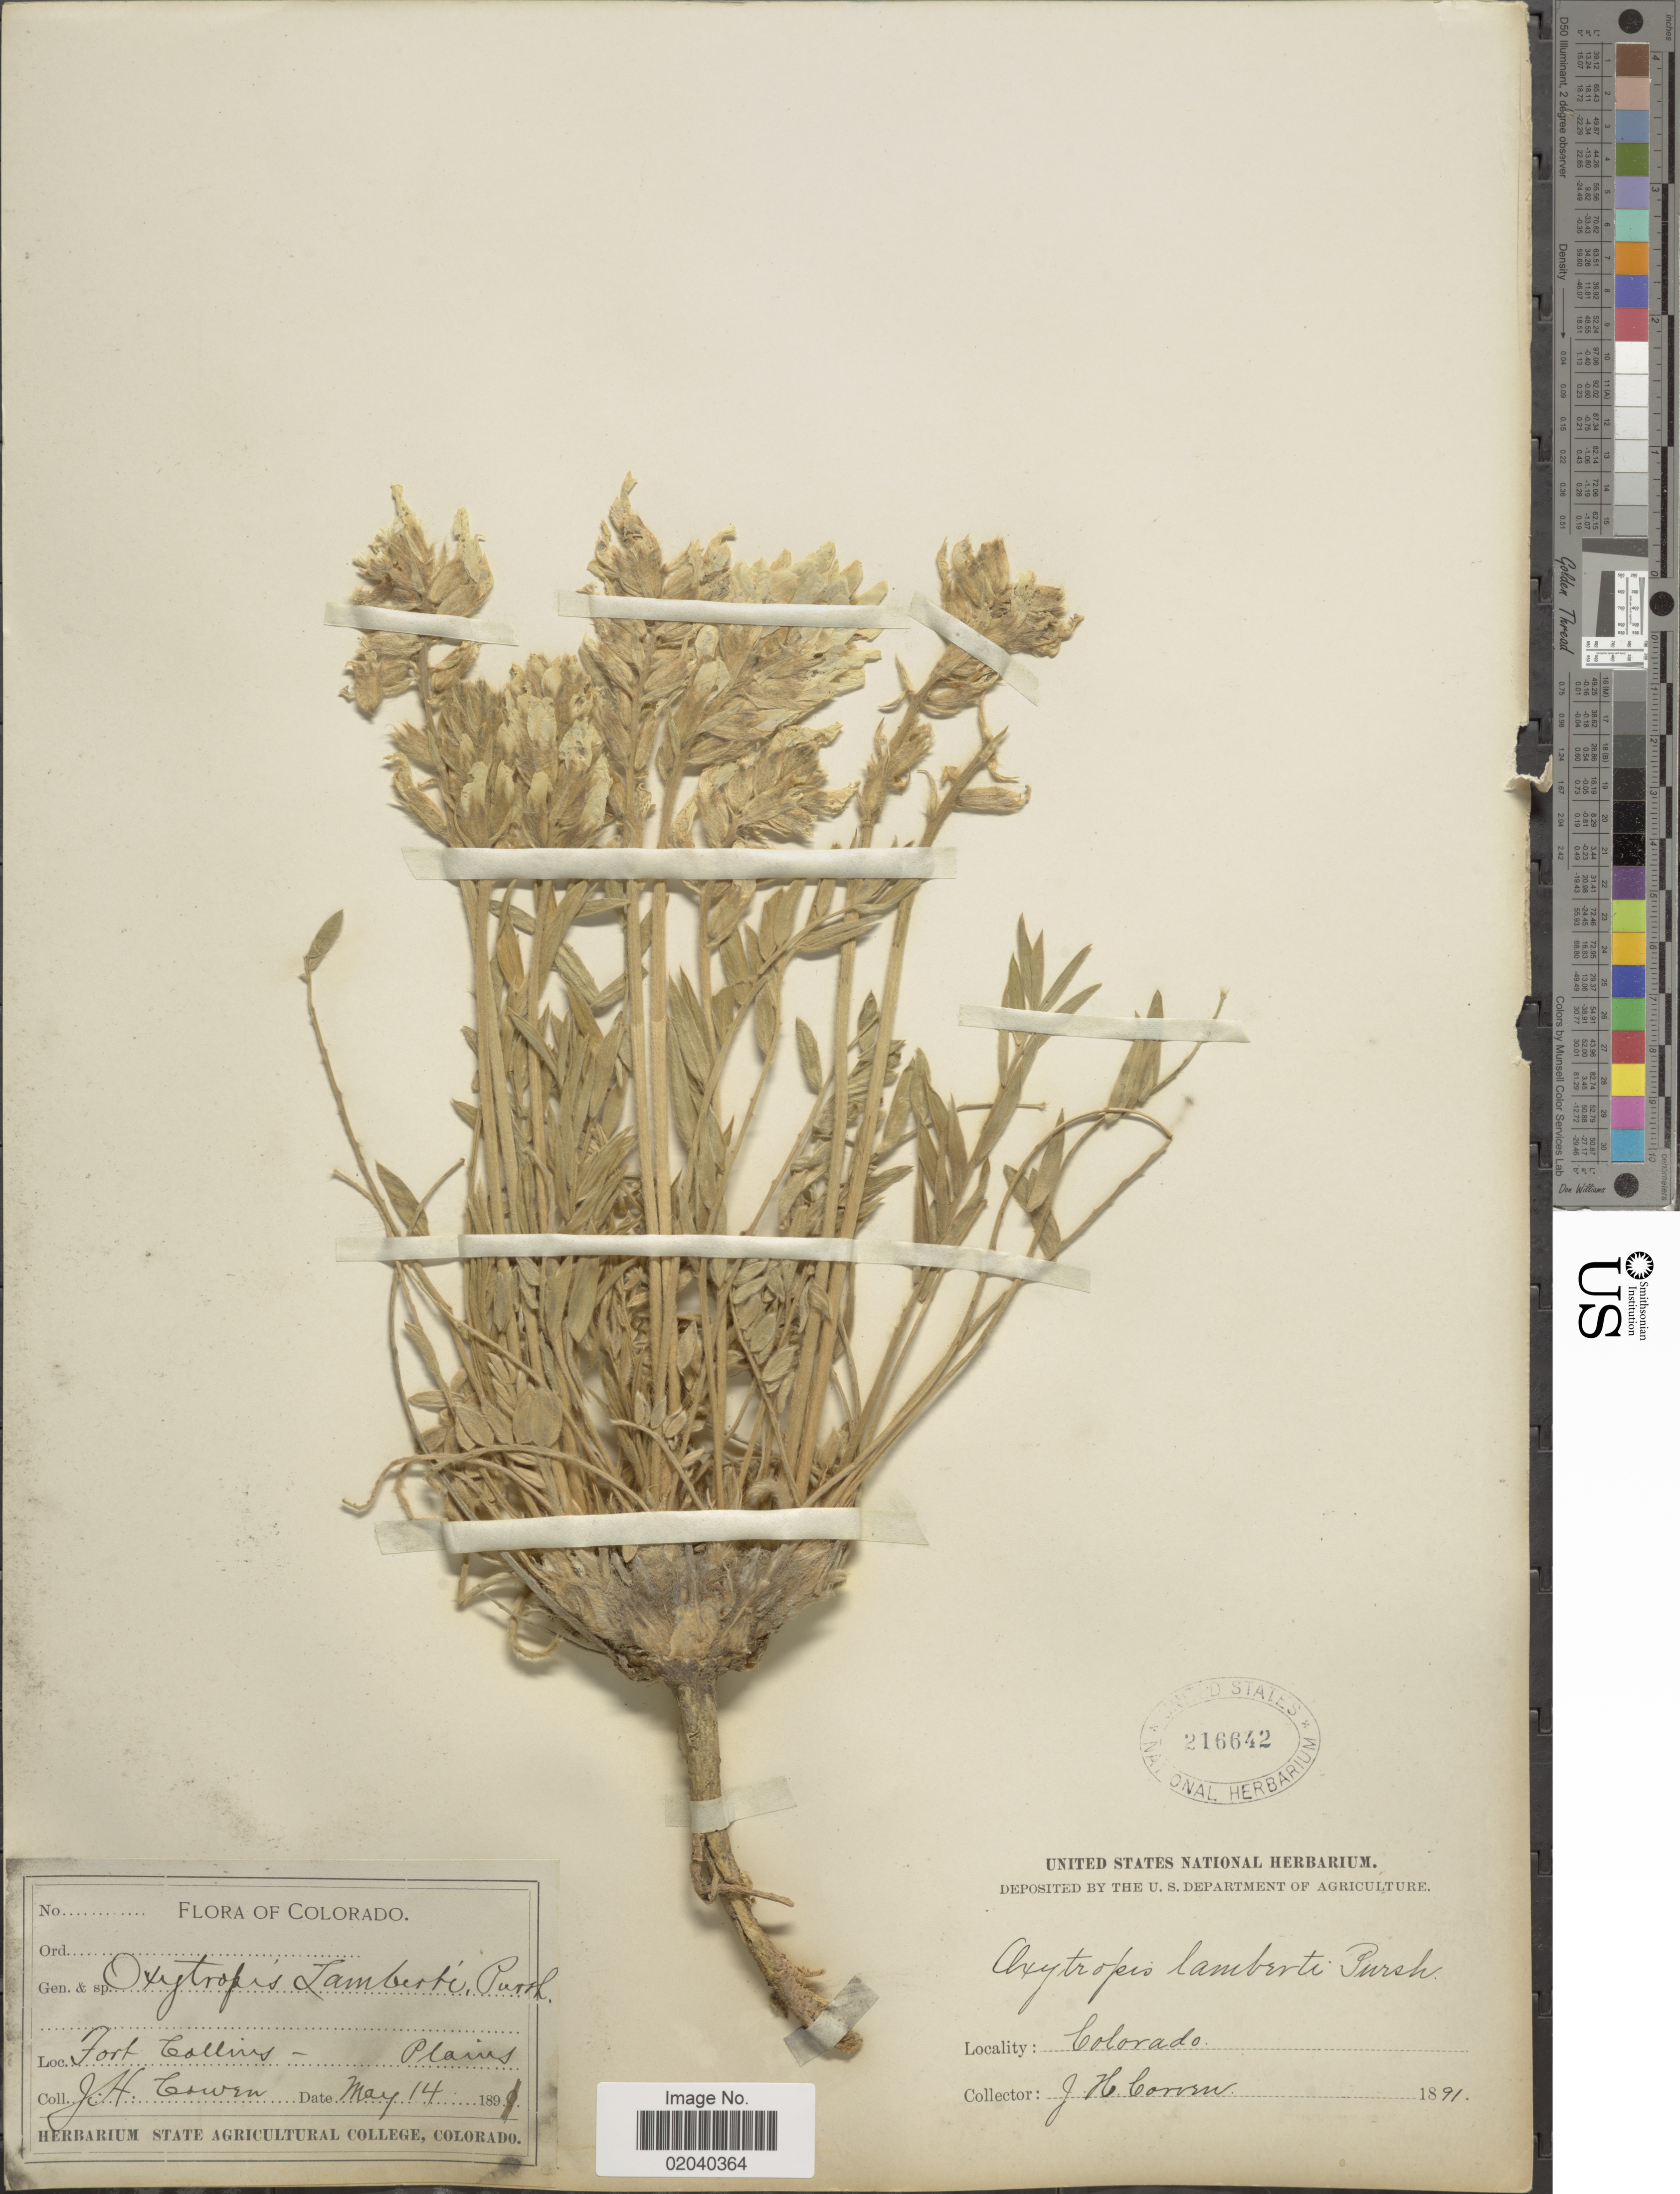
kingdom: Plantae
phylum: Tracheophyta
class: Magnoliopsida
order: Fabales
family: Fabaceae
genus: Oxytropis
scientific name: Oxytropis sericea var. sericea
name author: Nutt.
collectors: J. H. Cowen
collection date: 1891-05-14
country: United States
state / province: Colorado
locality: Fort Collins - Plains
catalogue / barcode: US 216642